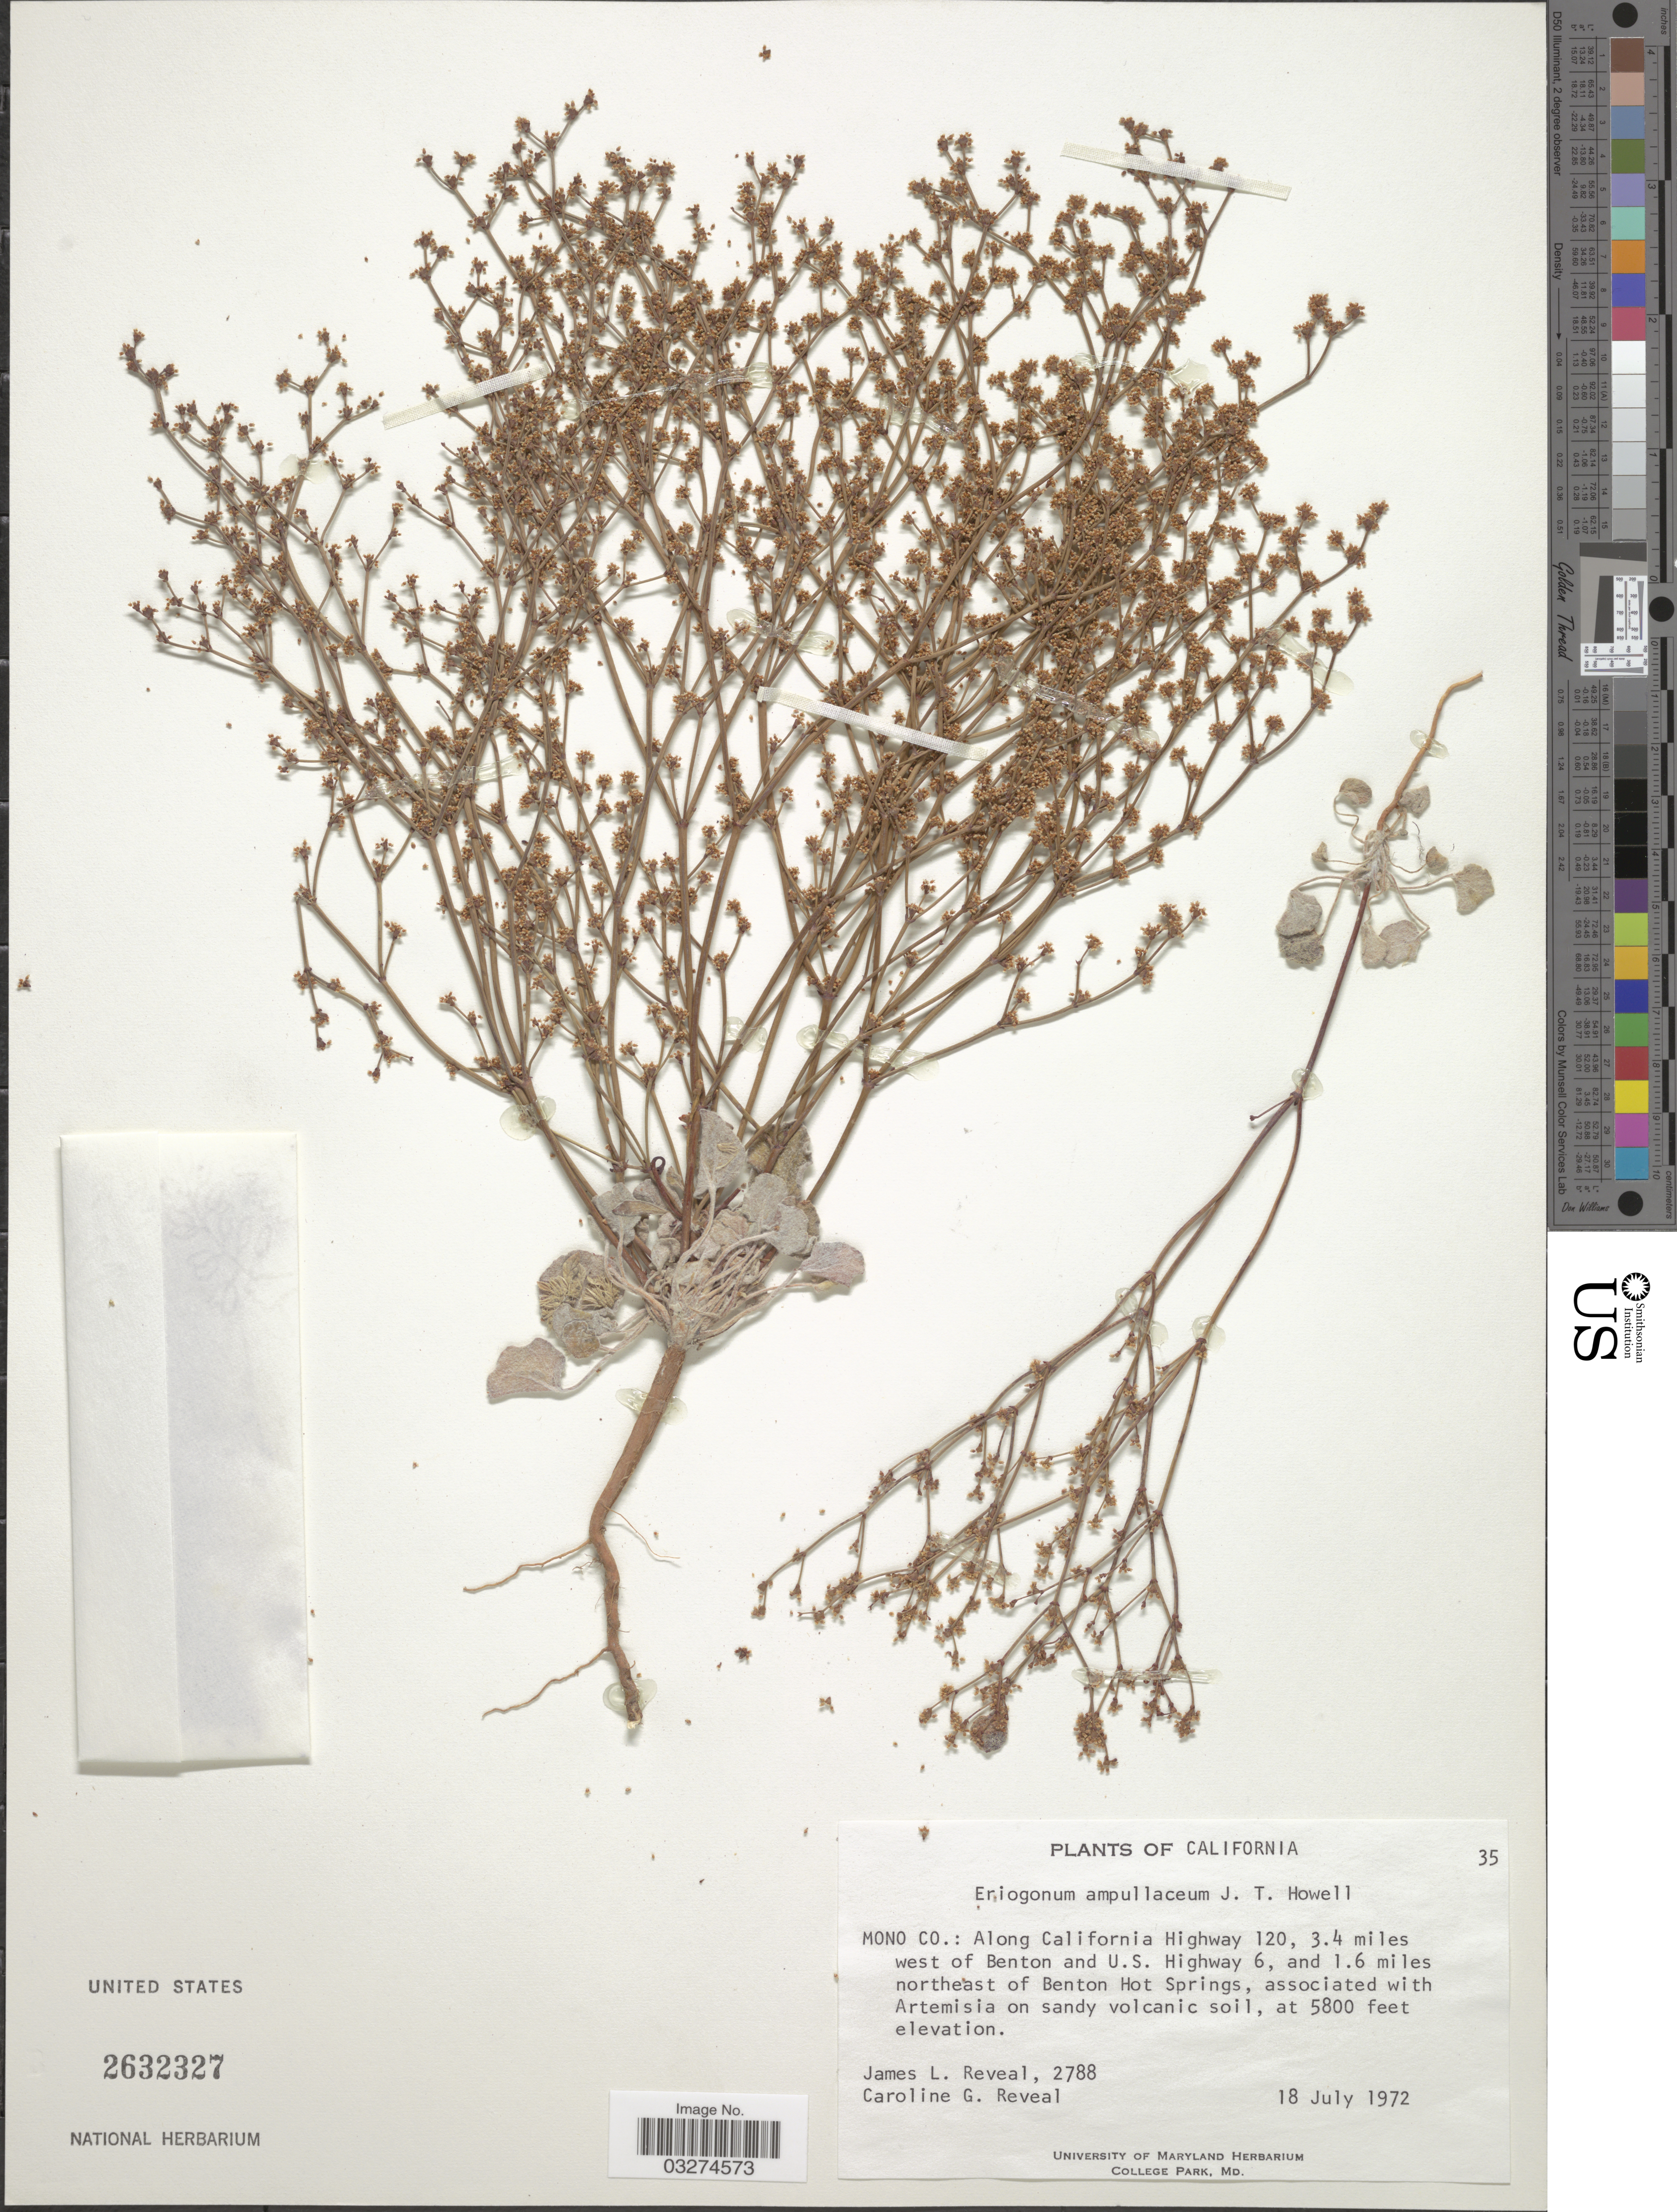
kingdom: Plantae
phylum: Tracheophyta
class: Magnoliopsida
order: Caryophyllales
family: Polygonaceae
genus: Eriogonum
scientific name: Eriogonum ampullaceum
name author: J.T. Howell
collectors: J. L. Reveal & C. G. Reveal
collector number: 2788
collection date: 1972-07-18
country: United States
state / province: California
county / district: Mono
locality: Mono Co.: Along California Highway 120, 3.4 miles west of Benton and U.S. Highway 6, and 1.6 miles northeast of Benton Hot Springs.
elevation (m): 1768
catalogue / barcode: US 2632327